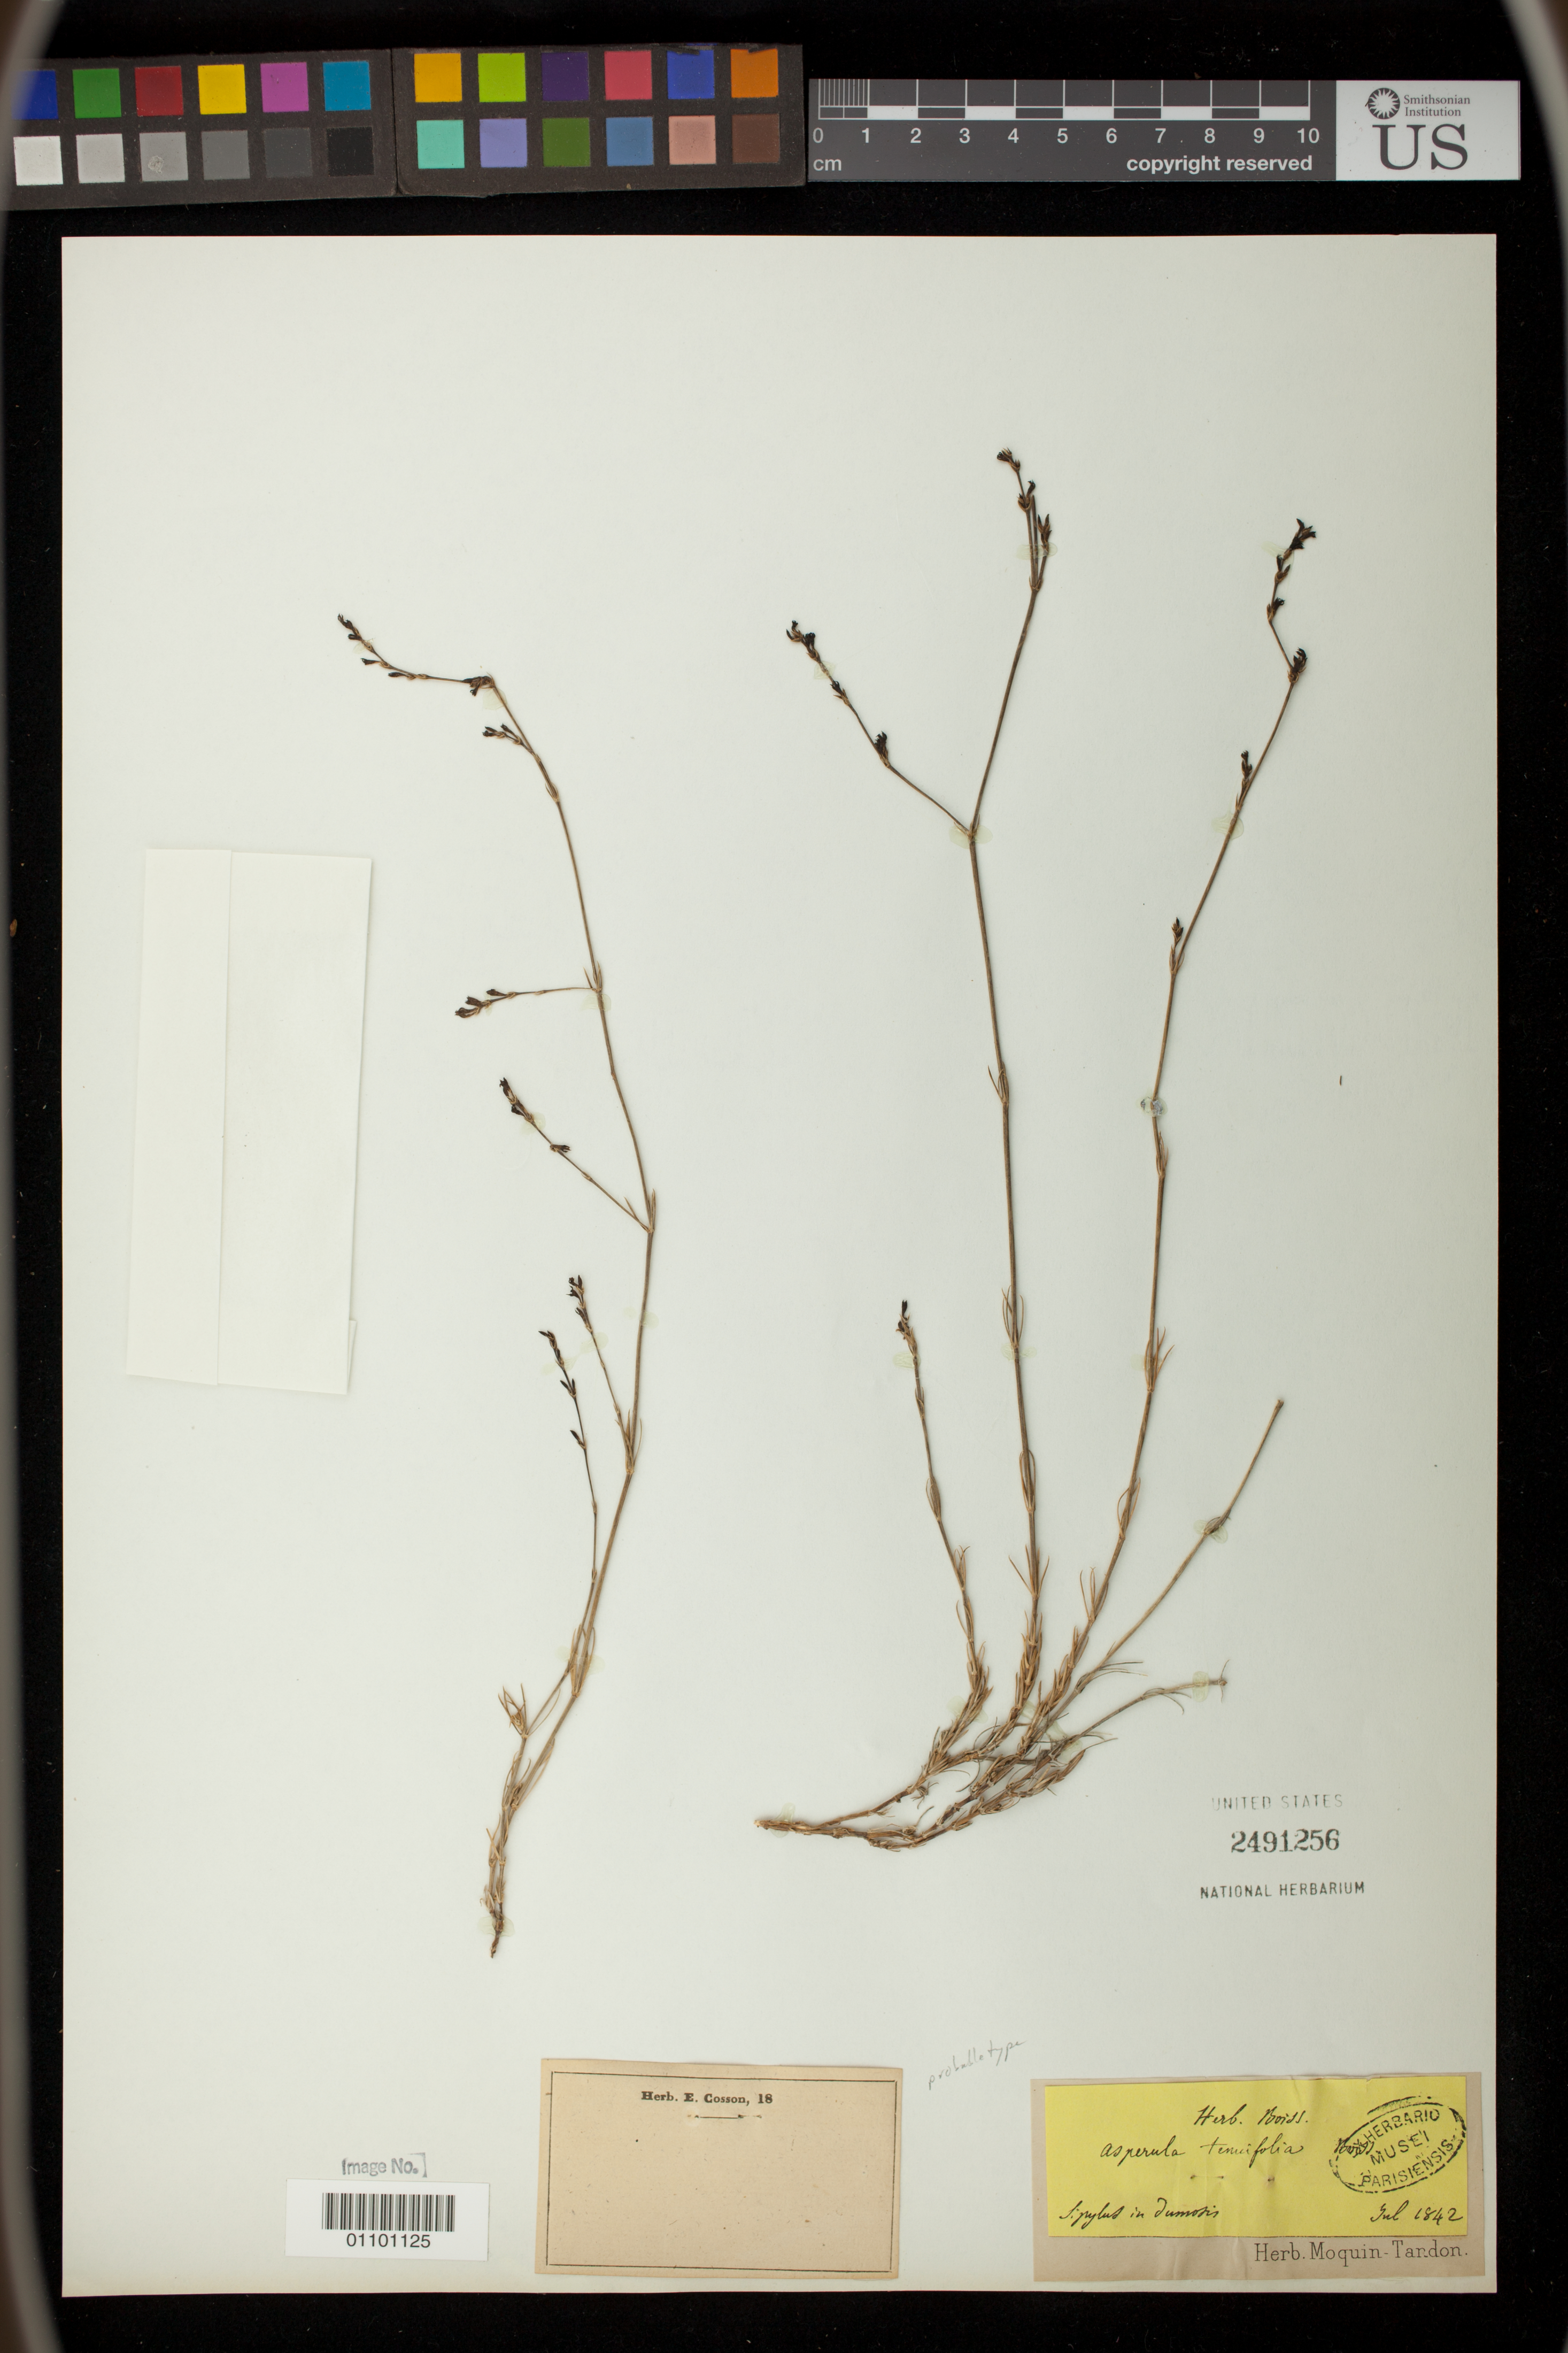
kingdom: Plantae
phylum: Tracheophyta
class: Magnoliopsida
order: Gentianales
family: Rubiaceae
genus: Asperula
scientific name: Asperula tenuifolia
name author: Boiss.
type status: Possible Type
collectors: Herb. Boissier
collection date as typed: Jul 1842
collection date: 1842-07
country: Turkey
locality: Sipylus in dumosis".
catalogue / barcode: US 2491256